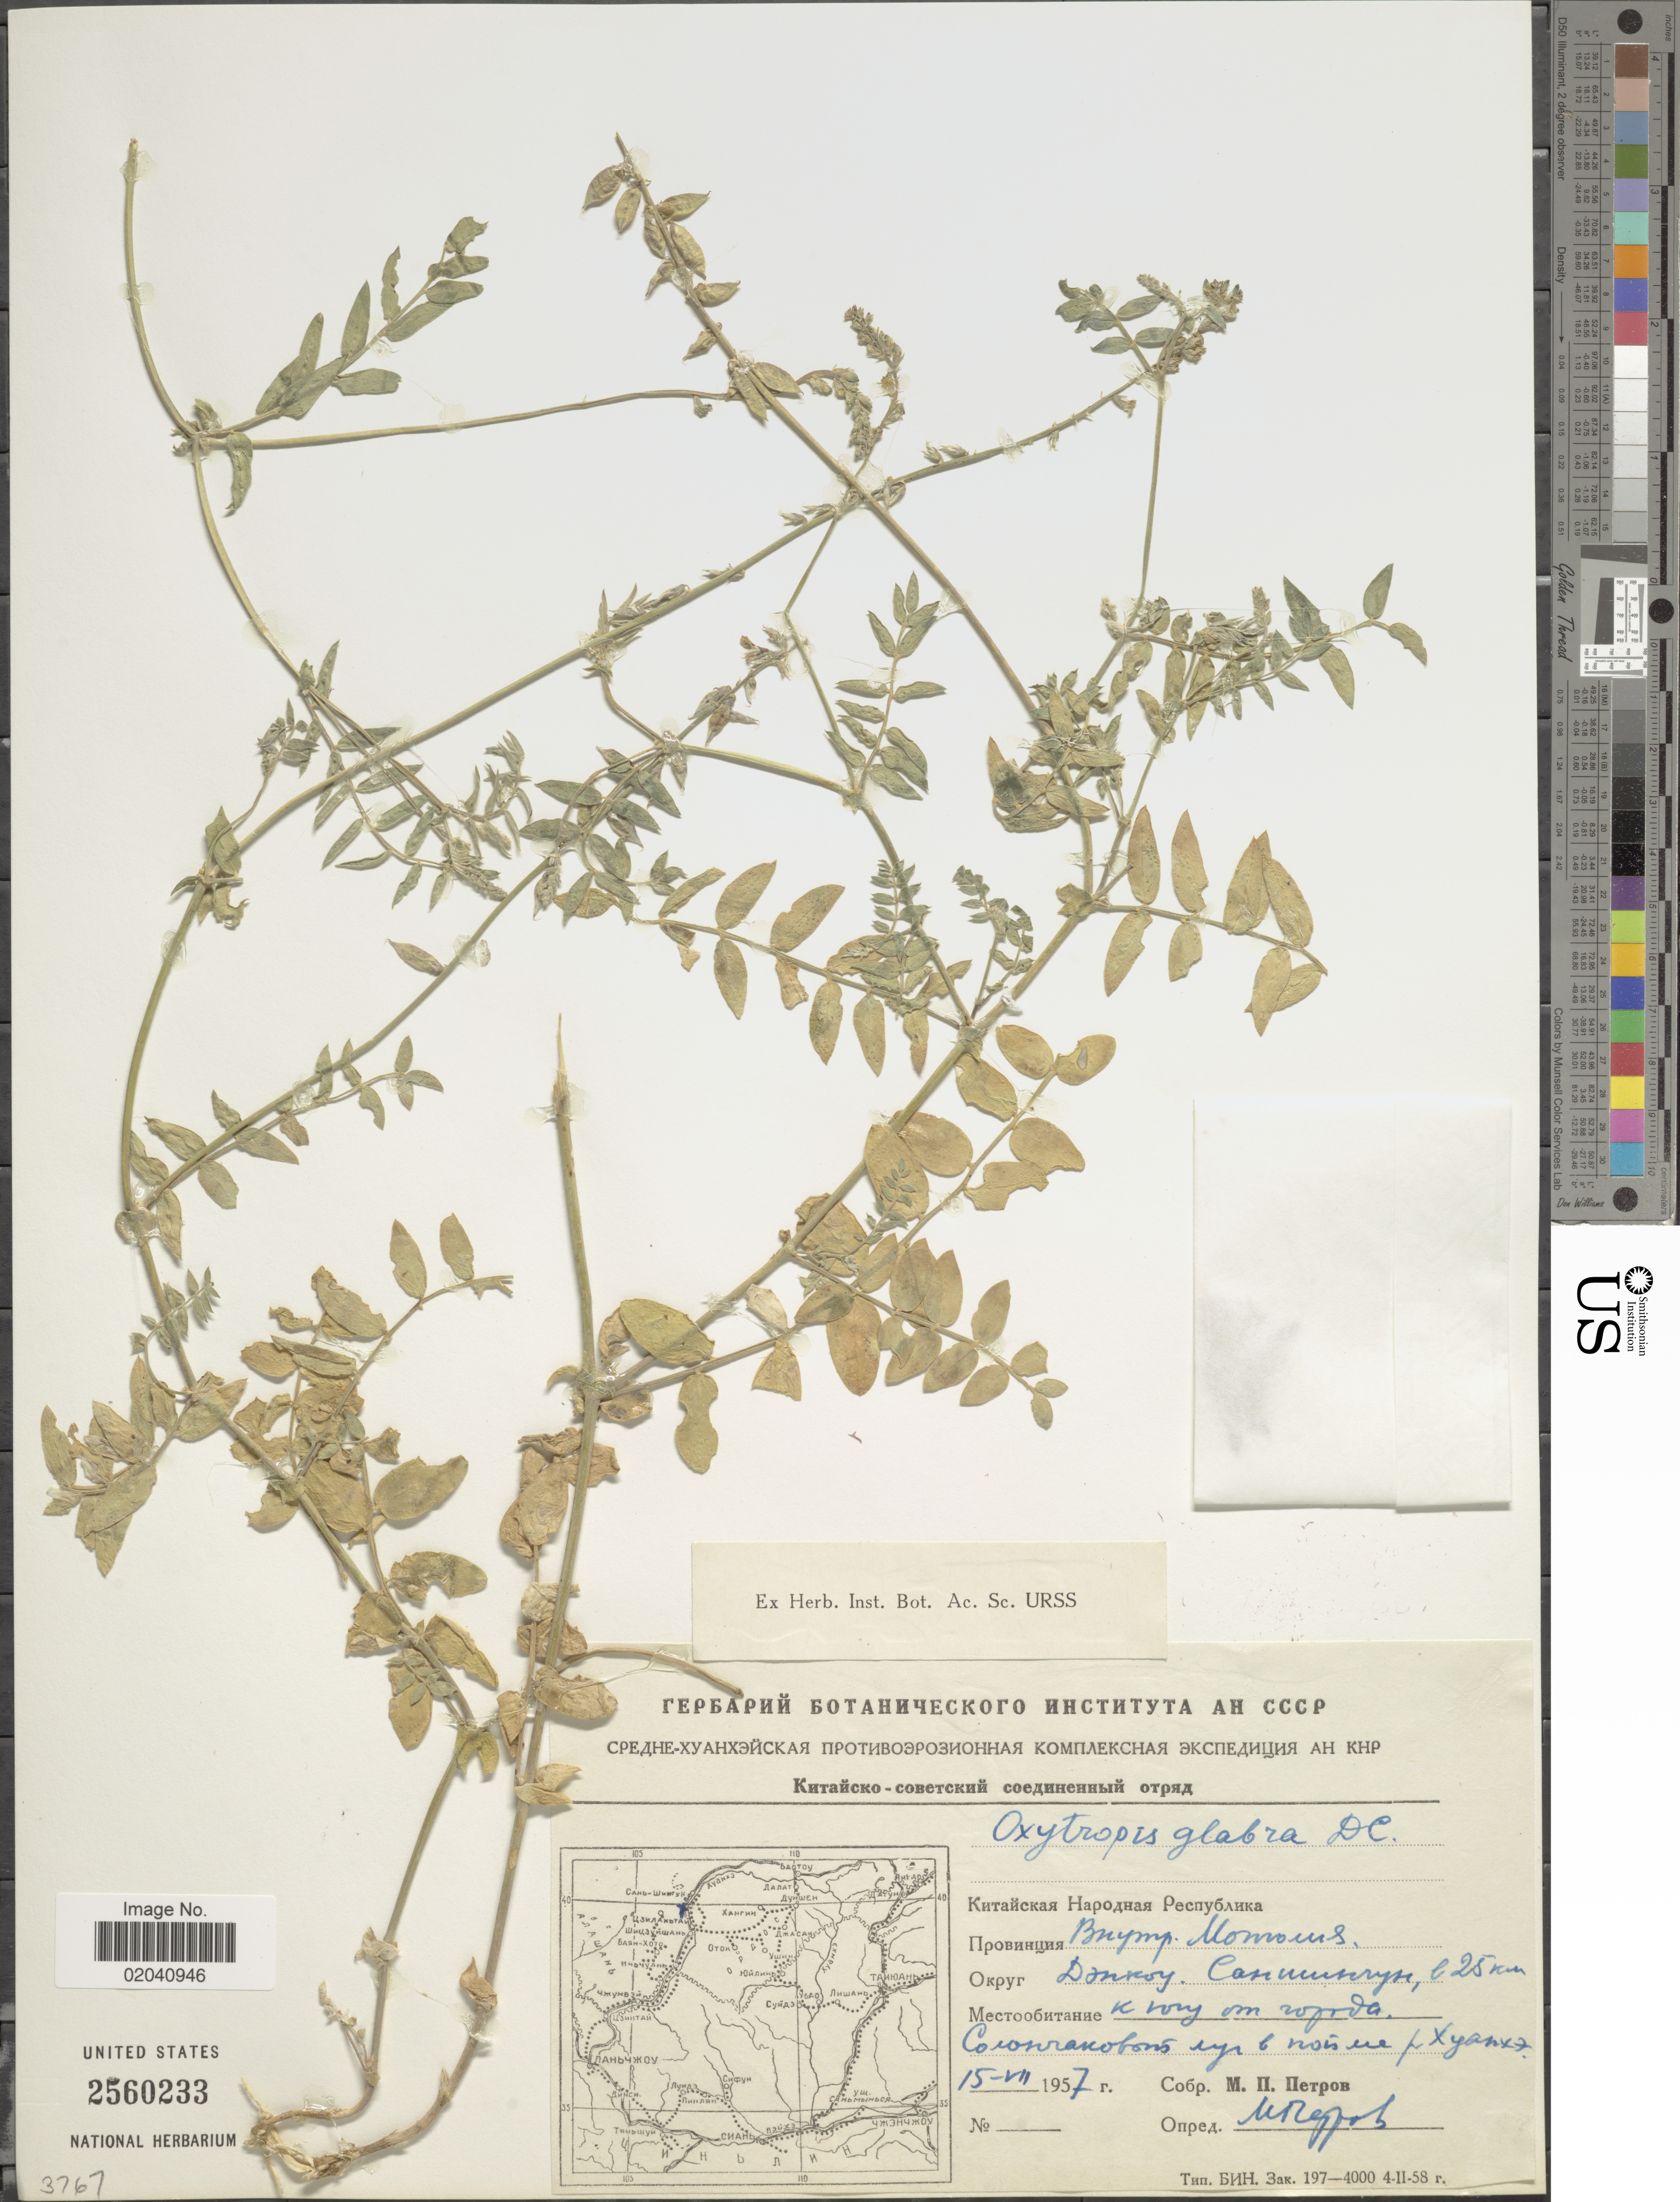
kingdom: Plantae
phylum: Tracheophyta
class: Magnoliopsida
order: Fabales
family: Fabaceae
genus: Oxytropis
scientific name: Oxytropis glabra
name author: DC.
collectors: M. Petrov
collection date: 1957-08-15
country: China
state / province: Nei Monggol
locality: Dengkou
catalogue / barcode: US 2560233